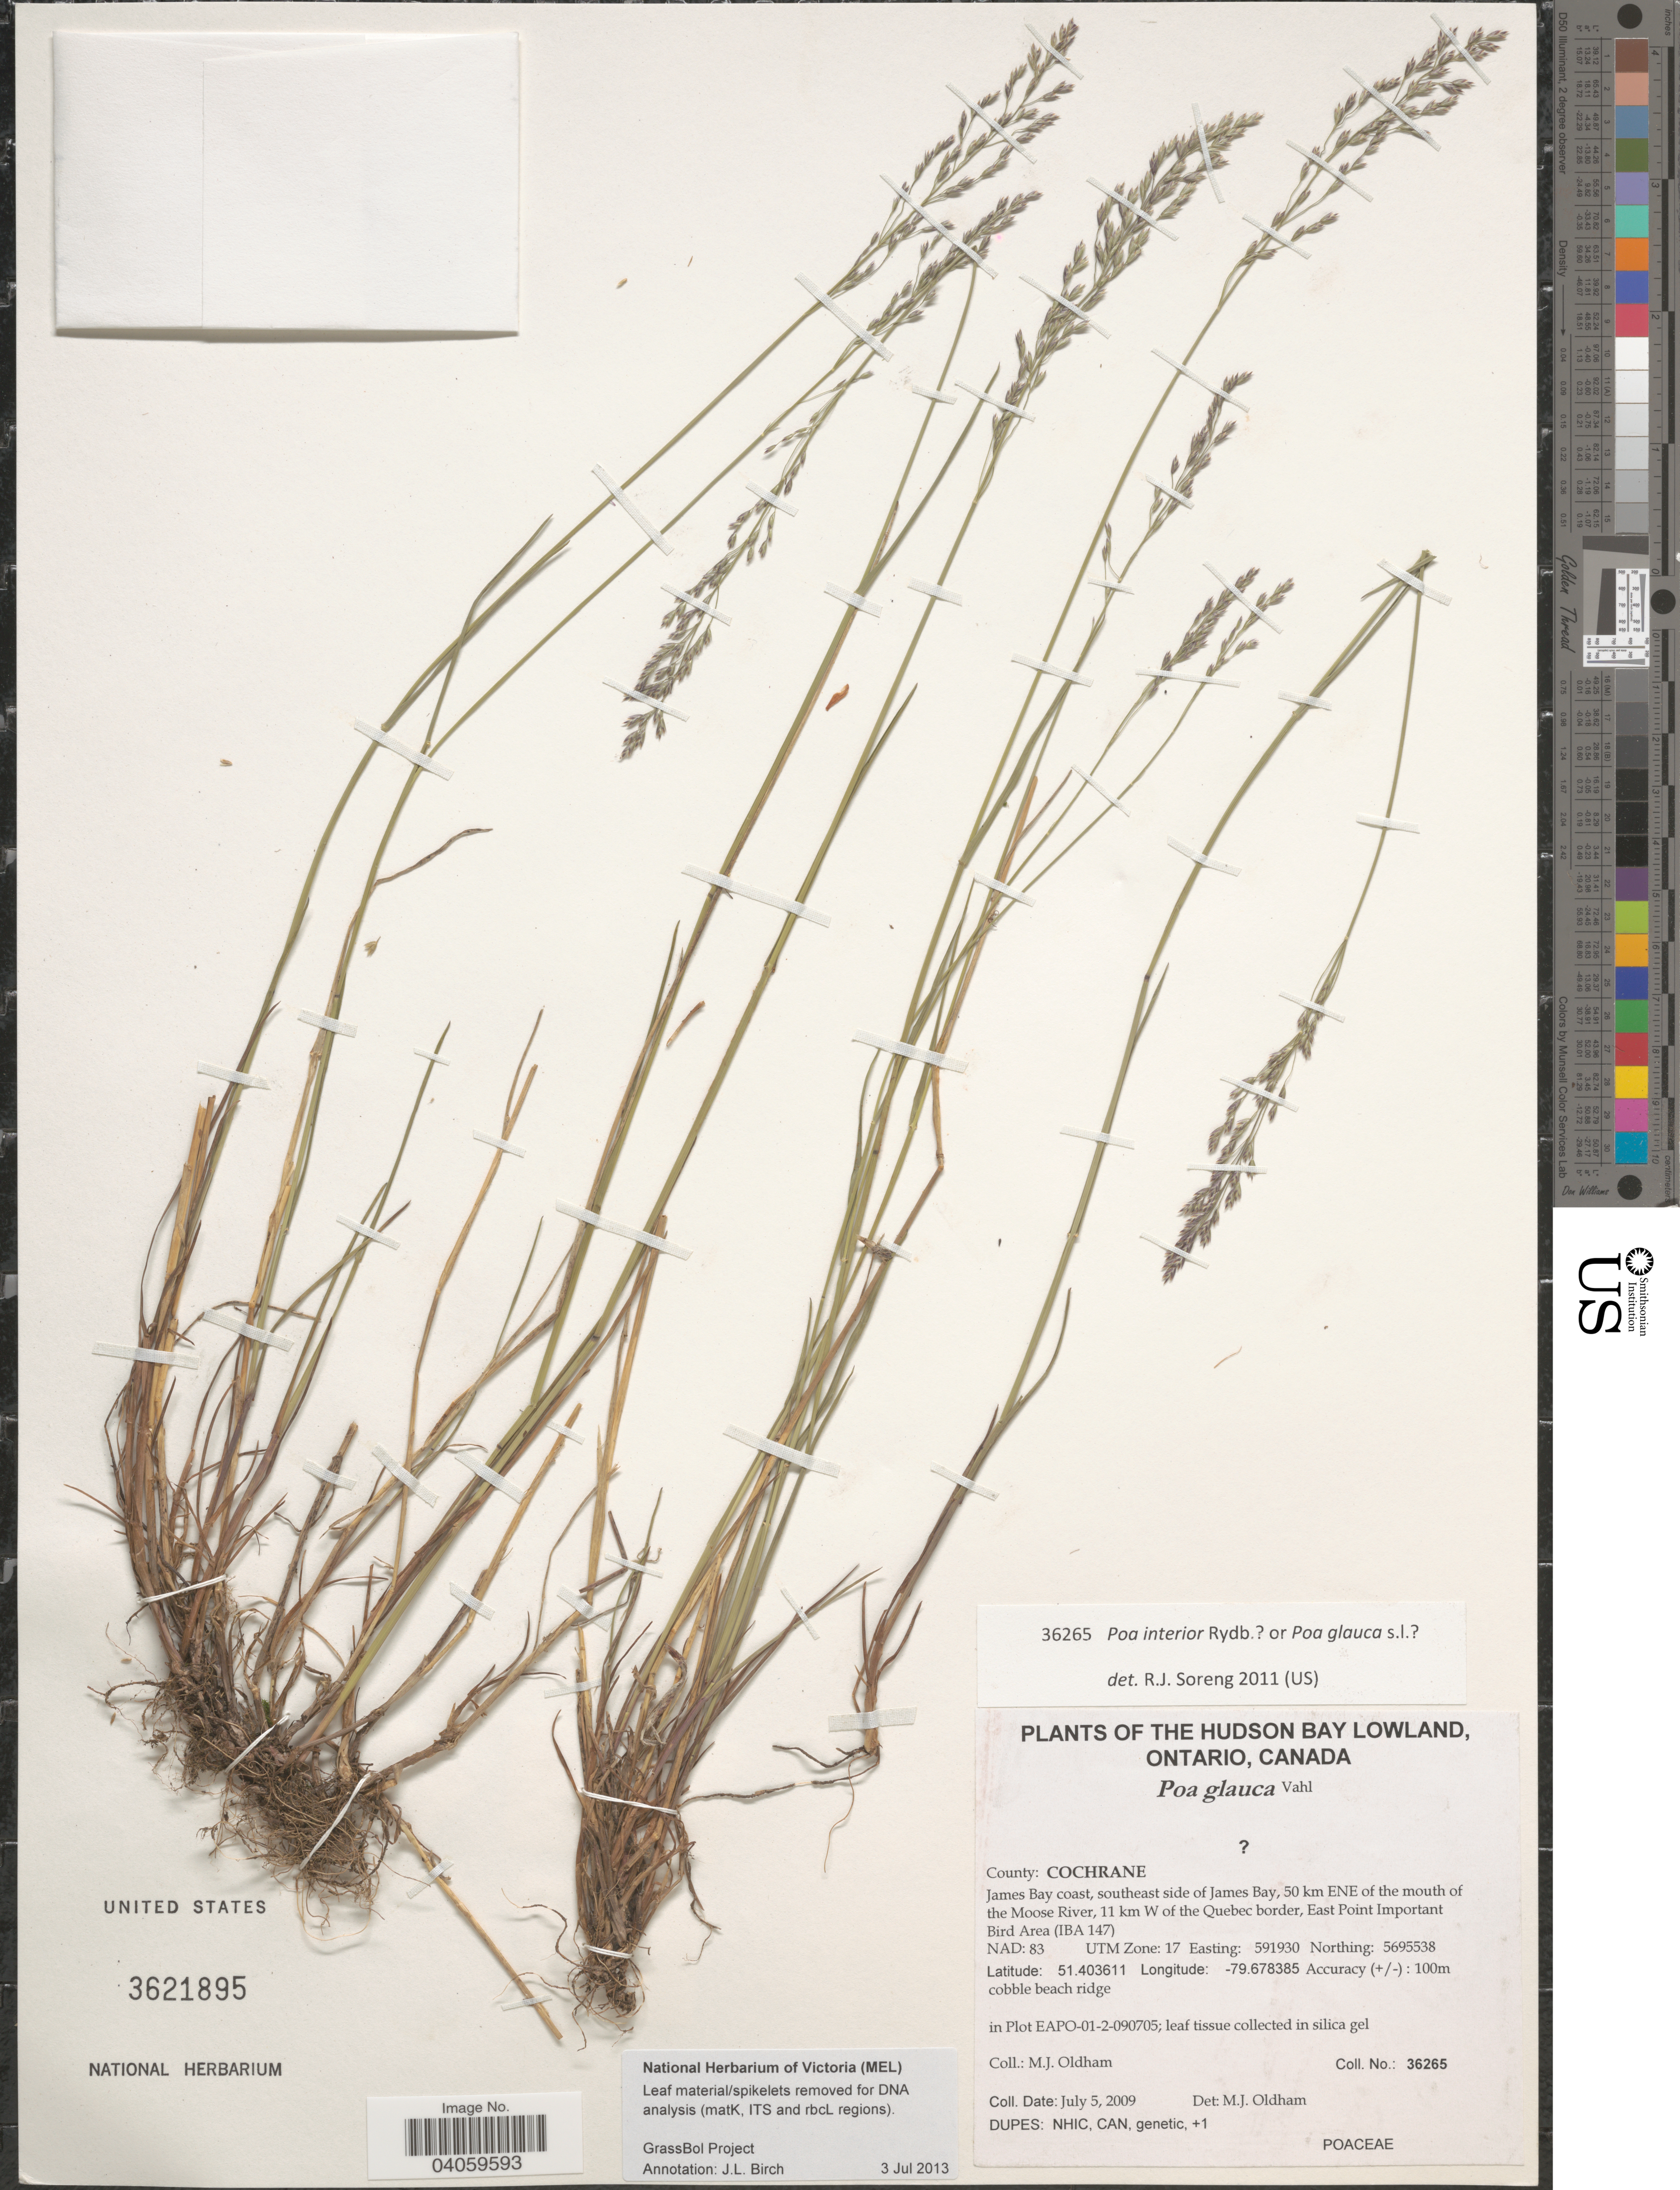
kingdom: Plantae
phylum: Tracheophyta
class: Liliopsida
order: Poales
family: Poaceae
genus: Poa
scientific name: Poa interior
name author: Rydb.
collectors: M. Oldham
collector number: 36265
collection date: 2009-07-05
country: Canada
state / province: Ontario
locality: The Hudson Bay Lowland. County: Cochrane. James Bay coast, southeast side of James Bay, 50 km ENE of the mouth of the Moose River, 11 km W of the Quebec border, East Point Important Bird Area (IBA 147).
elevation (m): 100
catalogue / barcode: US 3621895